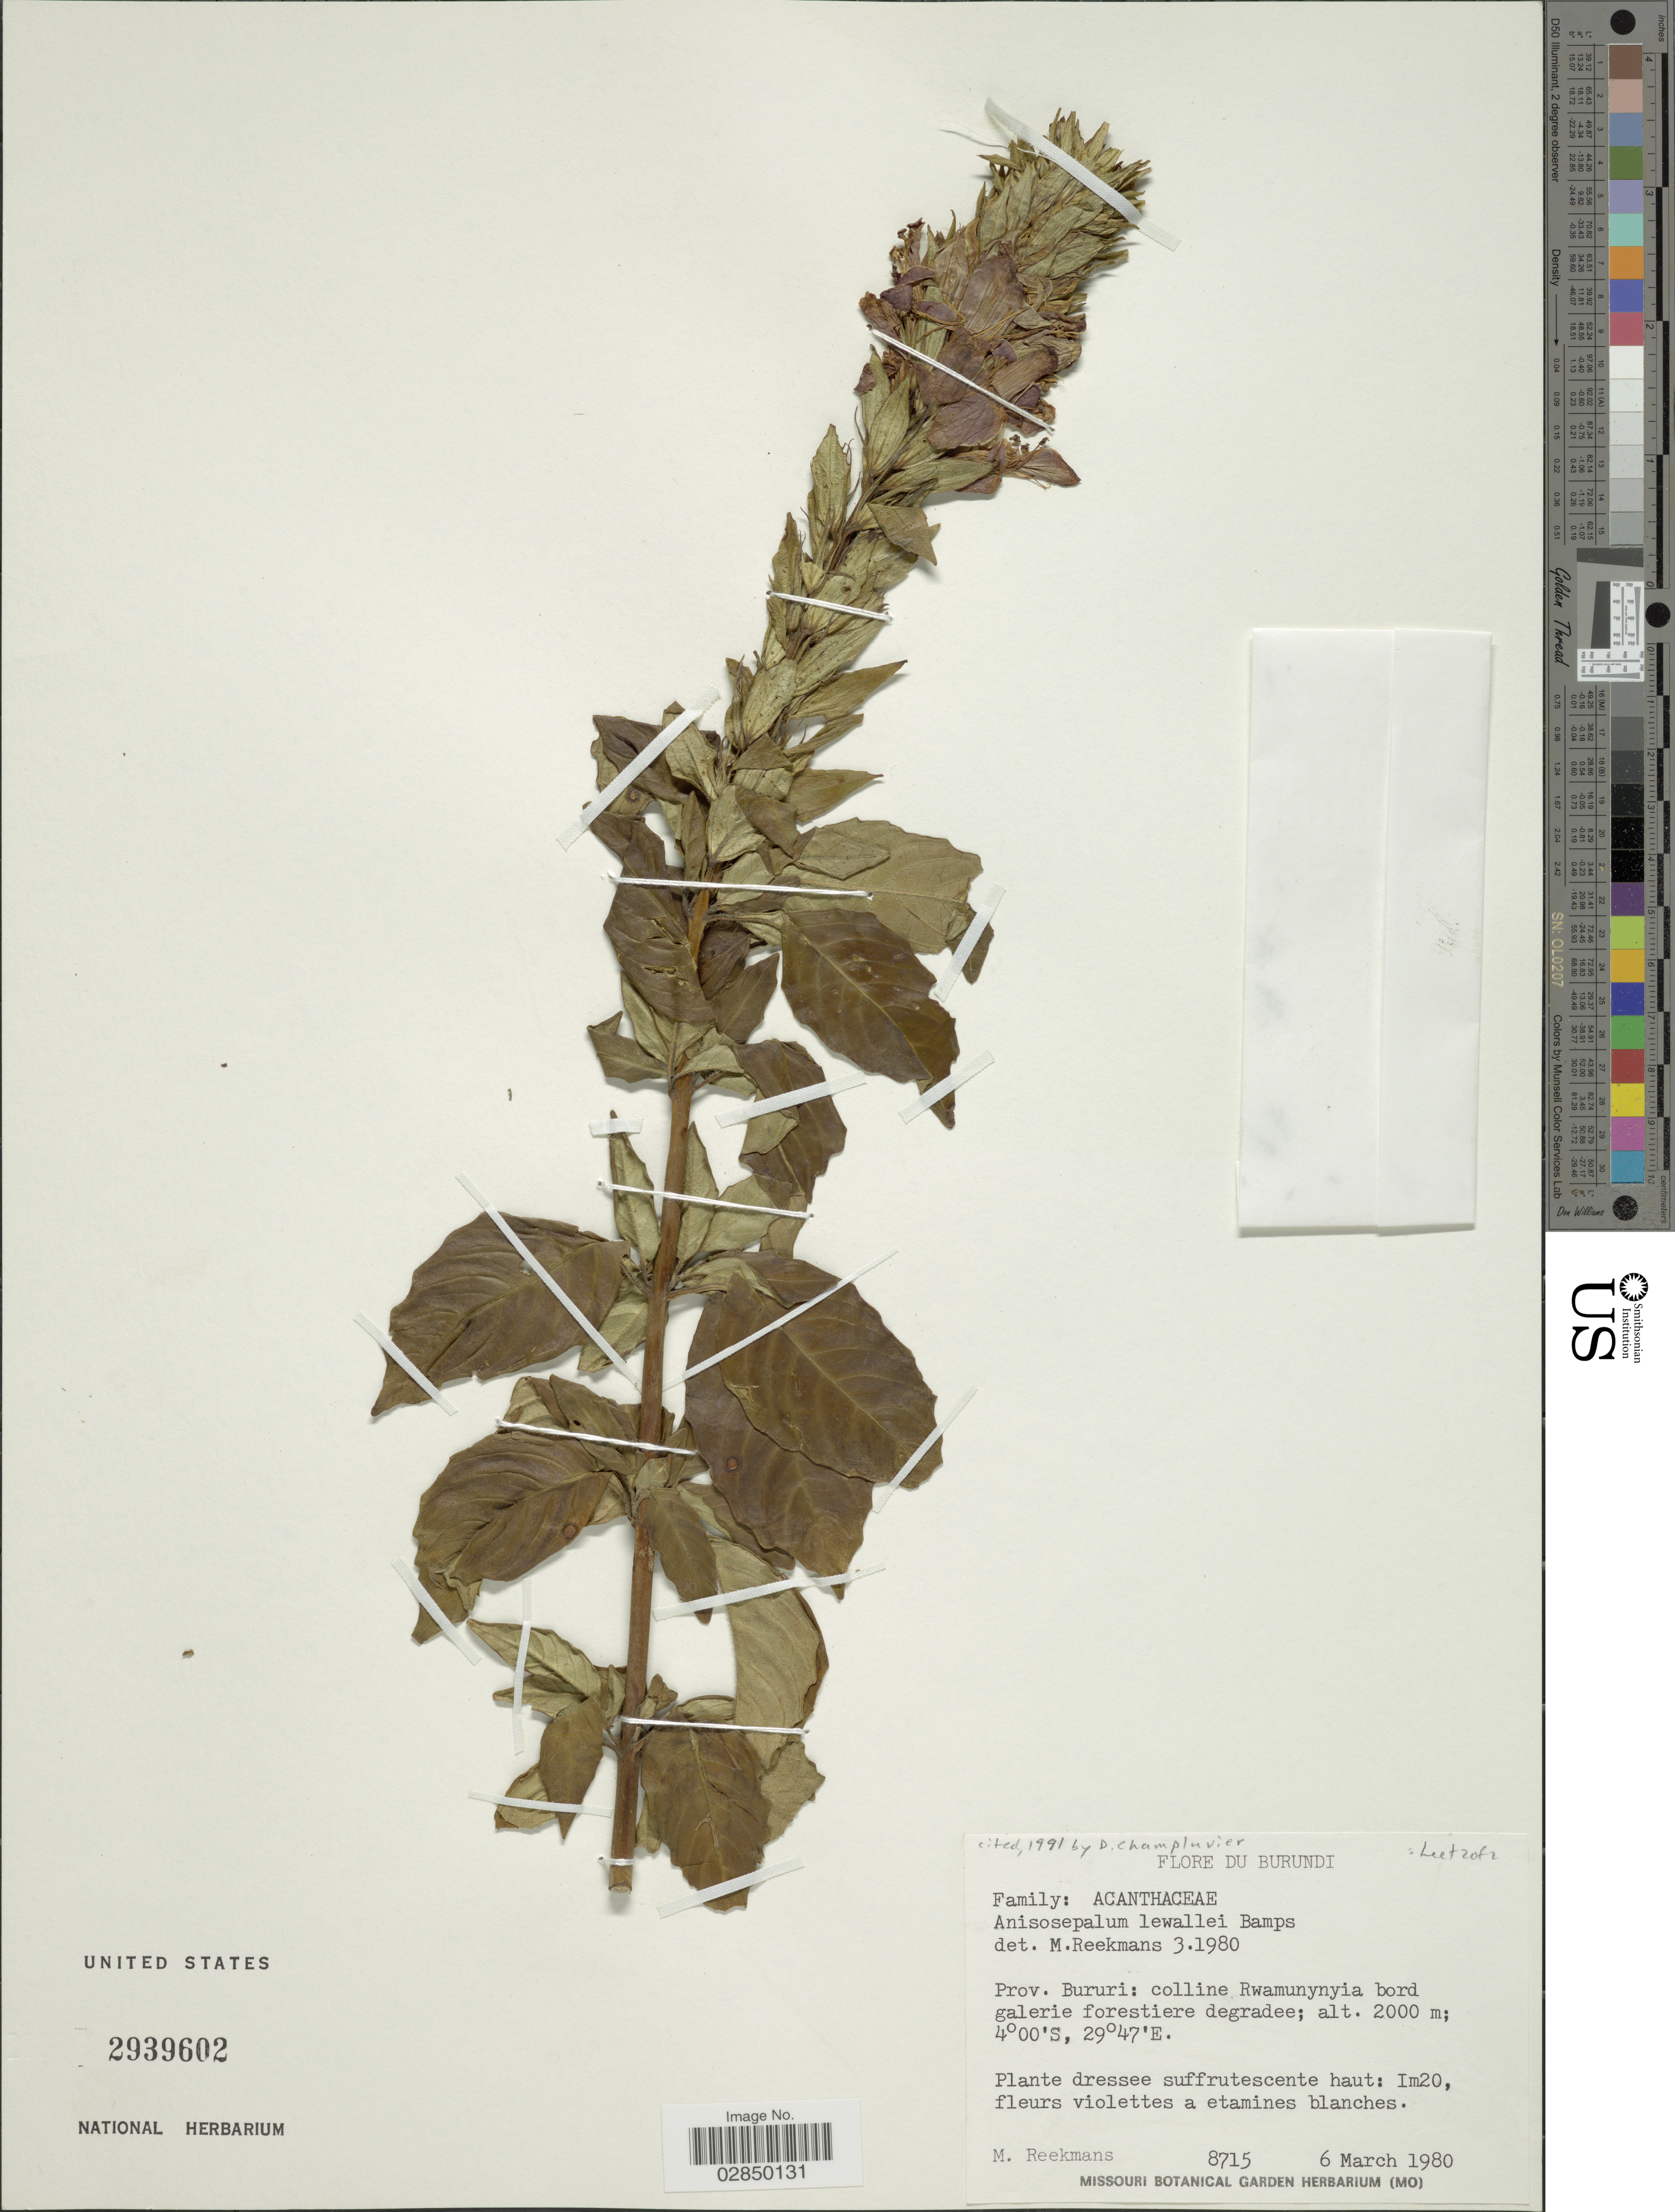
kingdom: Plantae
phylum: Tracheophyta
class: Magnoliopsida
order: Lamiales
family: Acanthaceae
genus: Anisosepalum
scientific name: Anisosepalum lewallei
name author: Bamps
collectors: M. Reekmans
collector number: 8715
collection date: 1980-03-06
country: Burundi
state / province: Bururi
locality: Colline Rwamunynyia bord galerie forestiere degradee.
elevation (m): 2000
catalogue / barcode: US 2939602